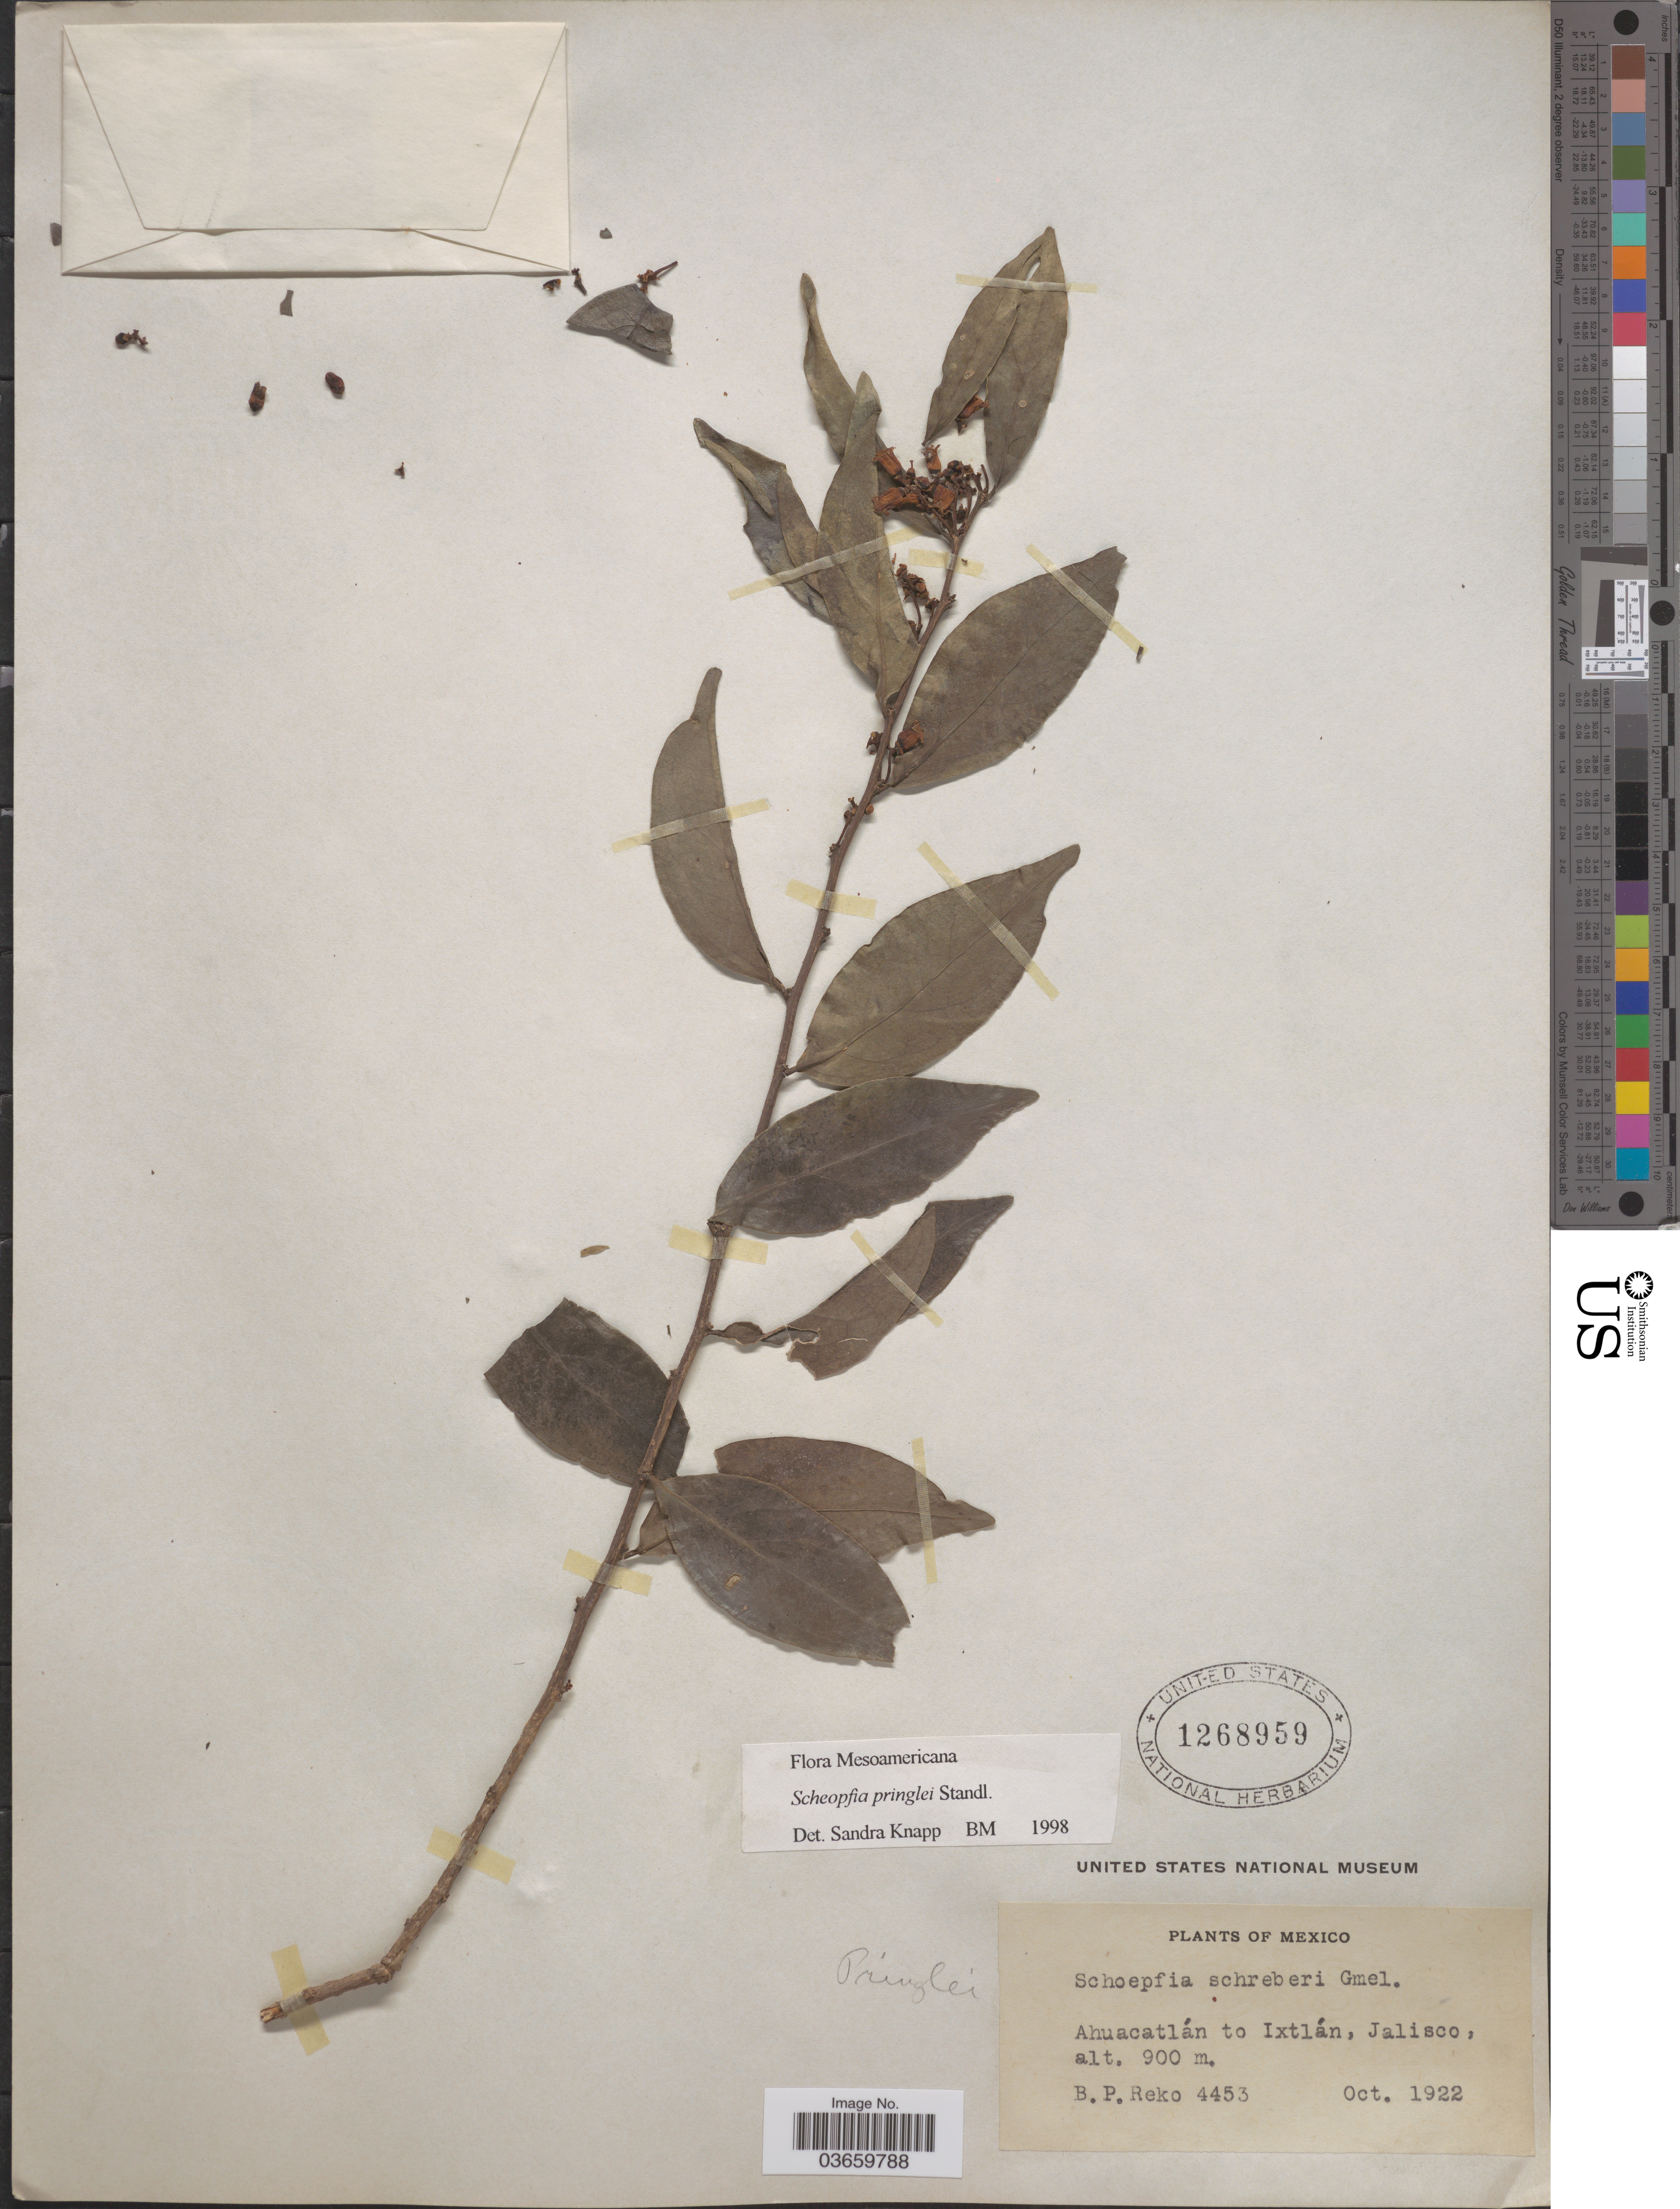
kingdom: Plantae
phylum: Tracheophyta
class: Magnoliopsida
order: Santalales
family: Schoepfiaceae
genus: Schoepfia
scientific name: Schoepfia pringlei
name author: B.L. Rob.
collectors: B. P. Reko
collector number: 4453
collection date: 1922-10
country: Mexico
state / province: Jalisco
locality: Ahuacatlán to Ixtlán.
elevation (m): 900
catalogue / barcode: US 1268959